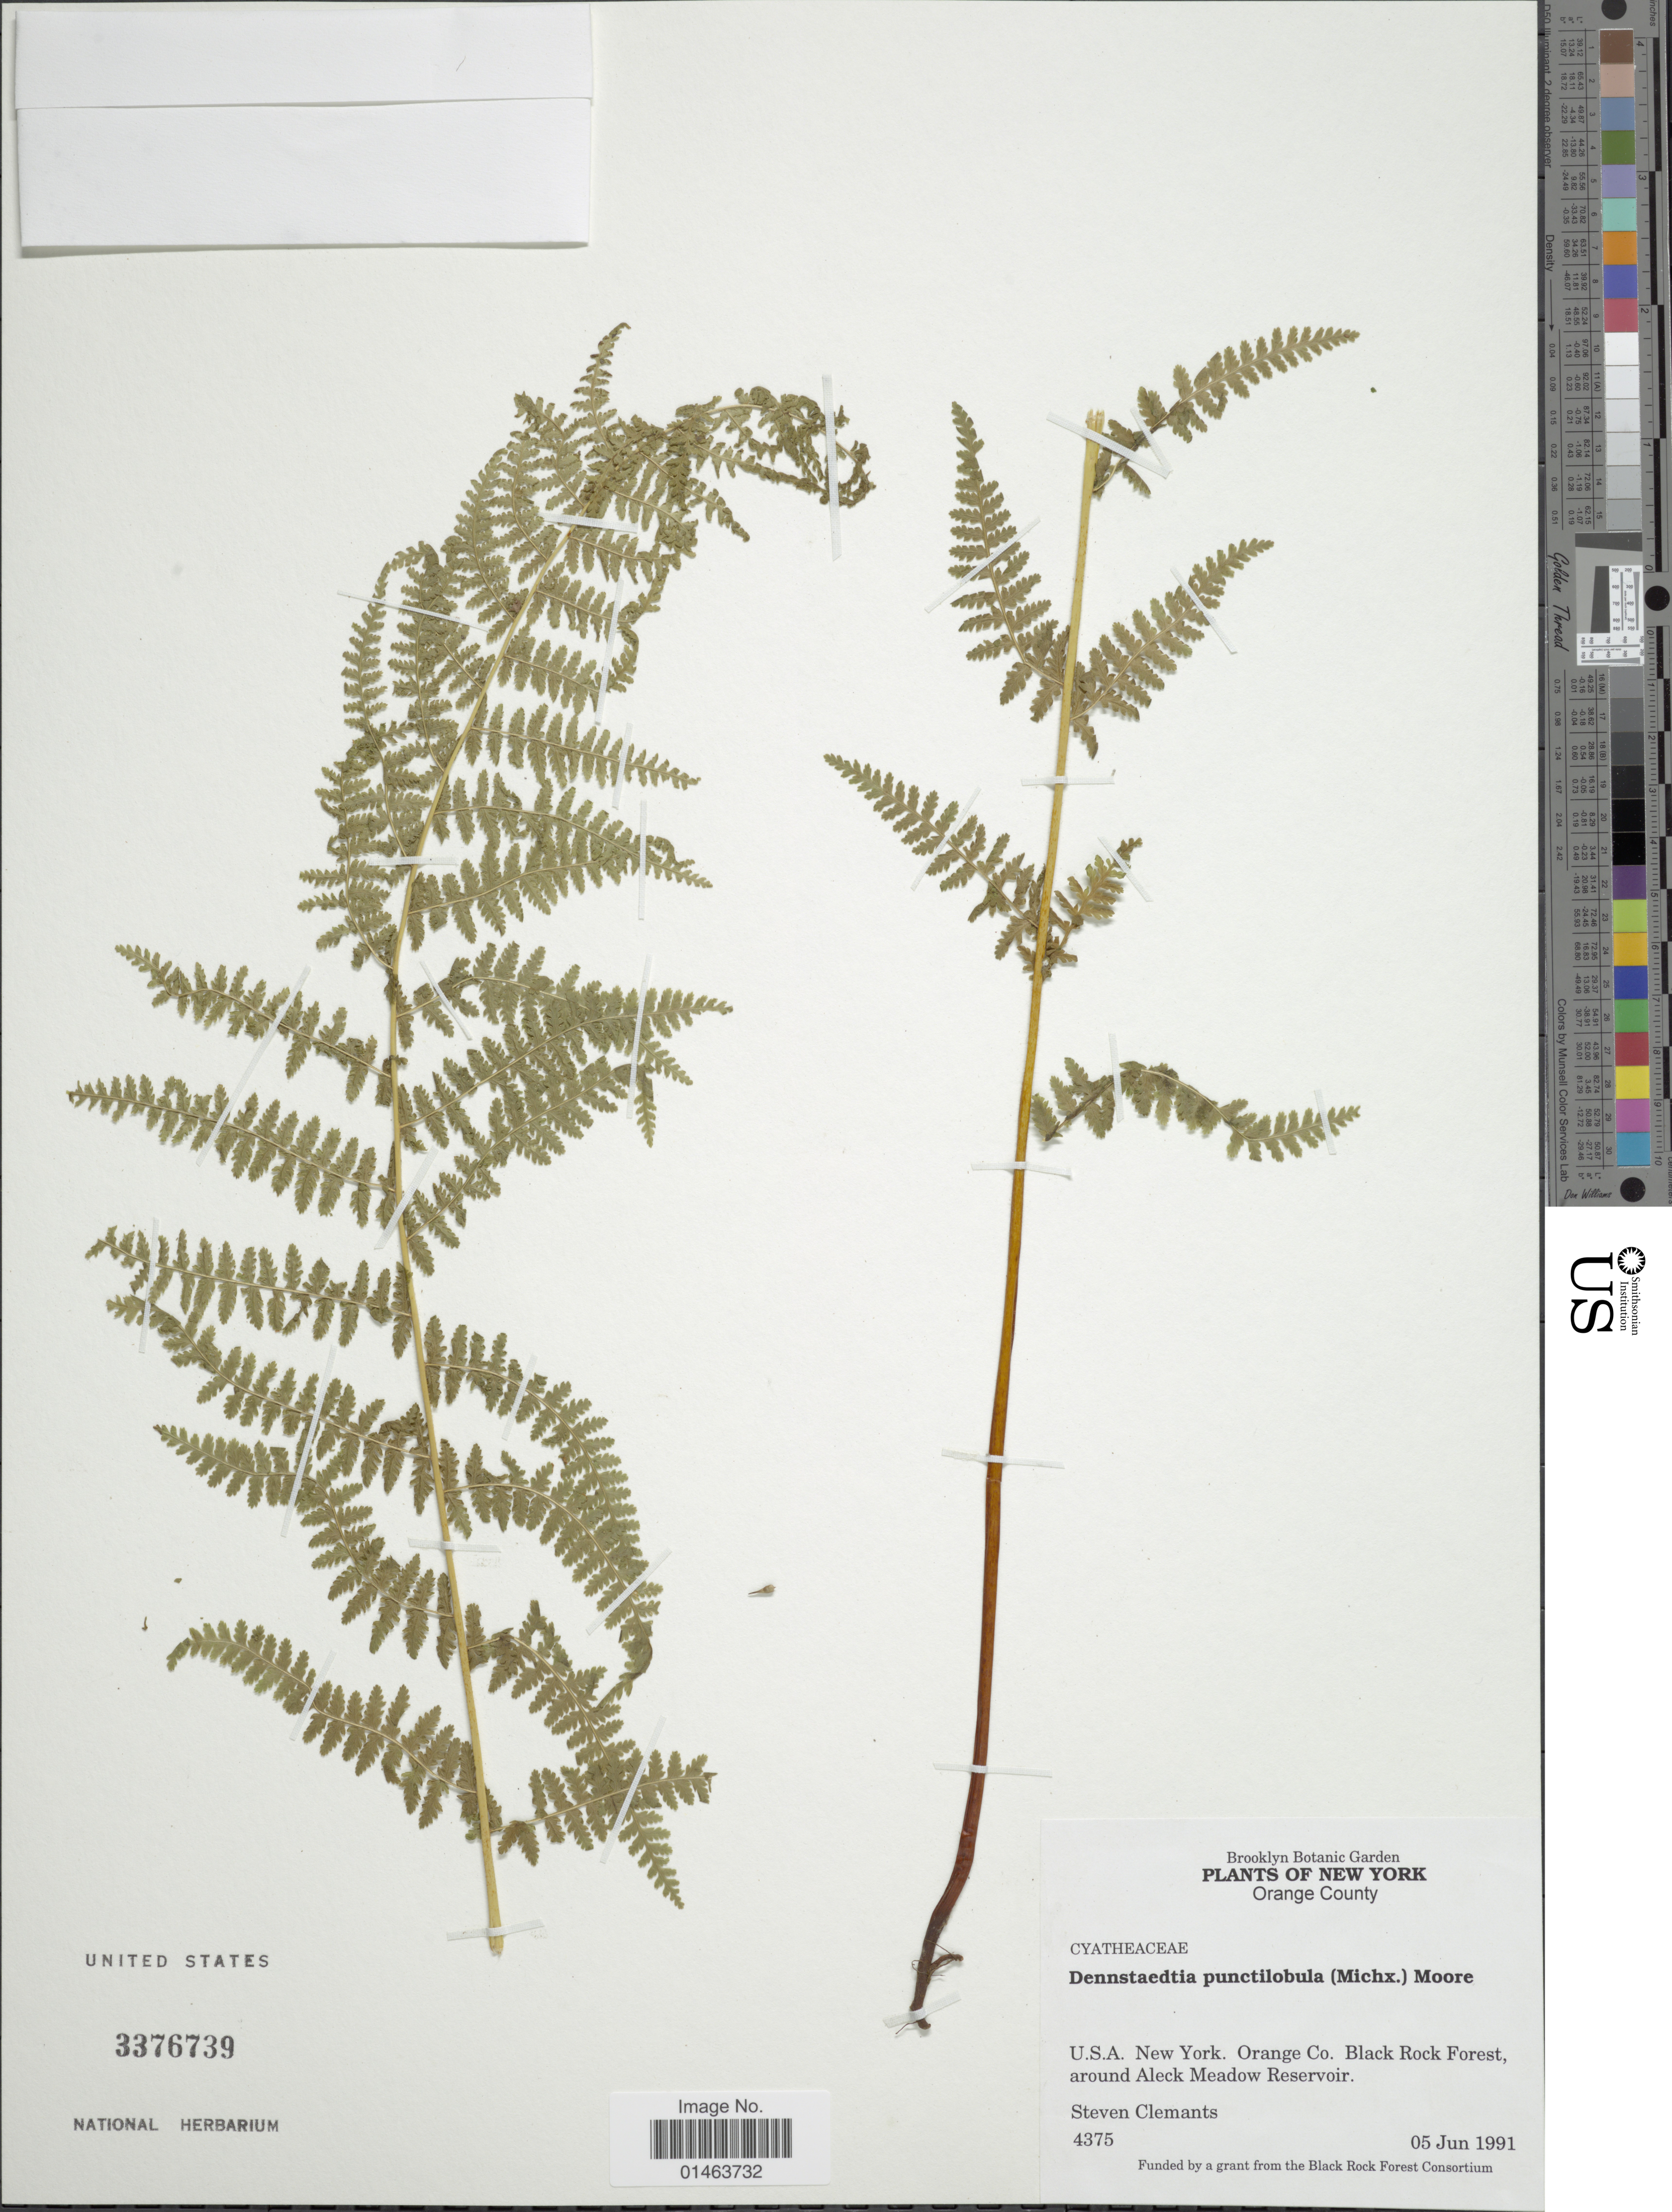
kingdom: Plantae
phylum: Tracheophyta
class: Polypodiopsida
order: Polypodiales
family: Dennstaedtiaceae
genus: Dennstaedtia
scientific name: Dennstaedtia punctilobula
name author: (Michx.) T. Moore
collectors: S. Clemants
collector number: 4375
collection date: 1911-06-05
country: United States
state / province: New York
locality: Orange County, Black Rock Forest, around Aleck Meadow Reservoir.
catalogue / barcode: US 3376739